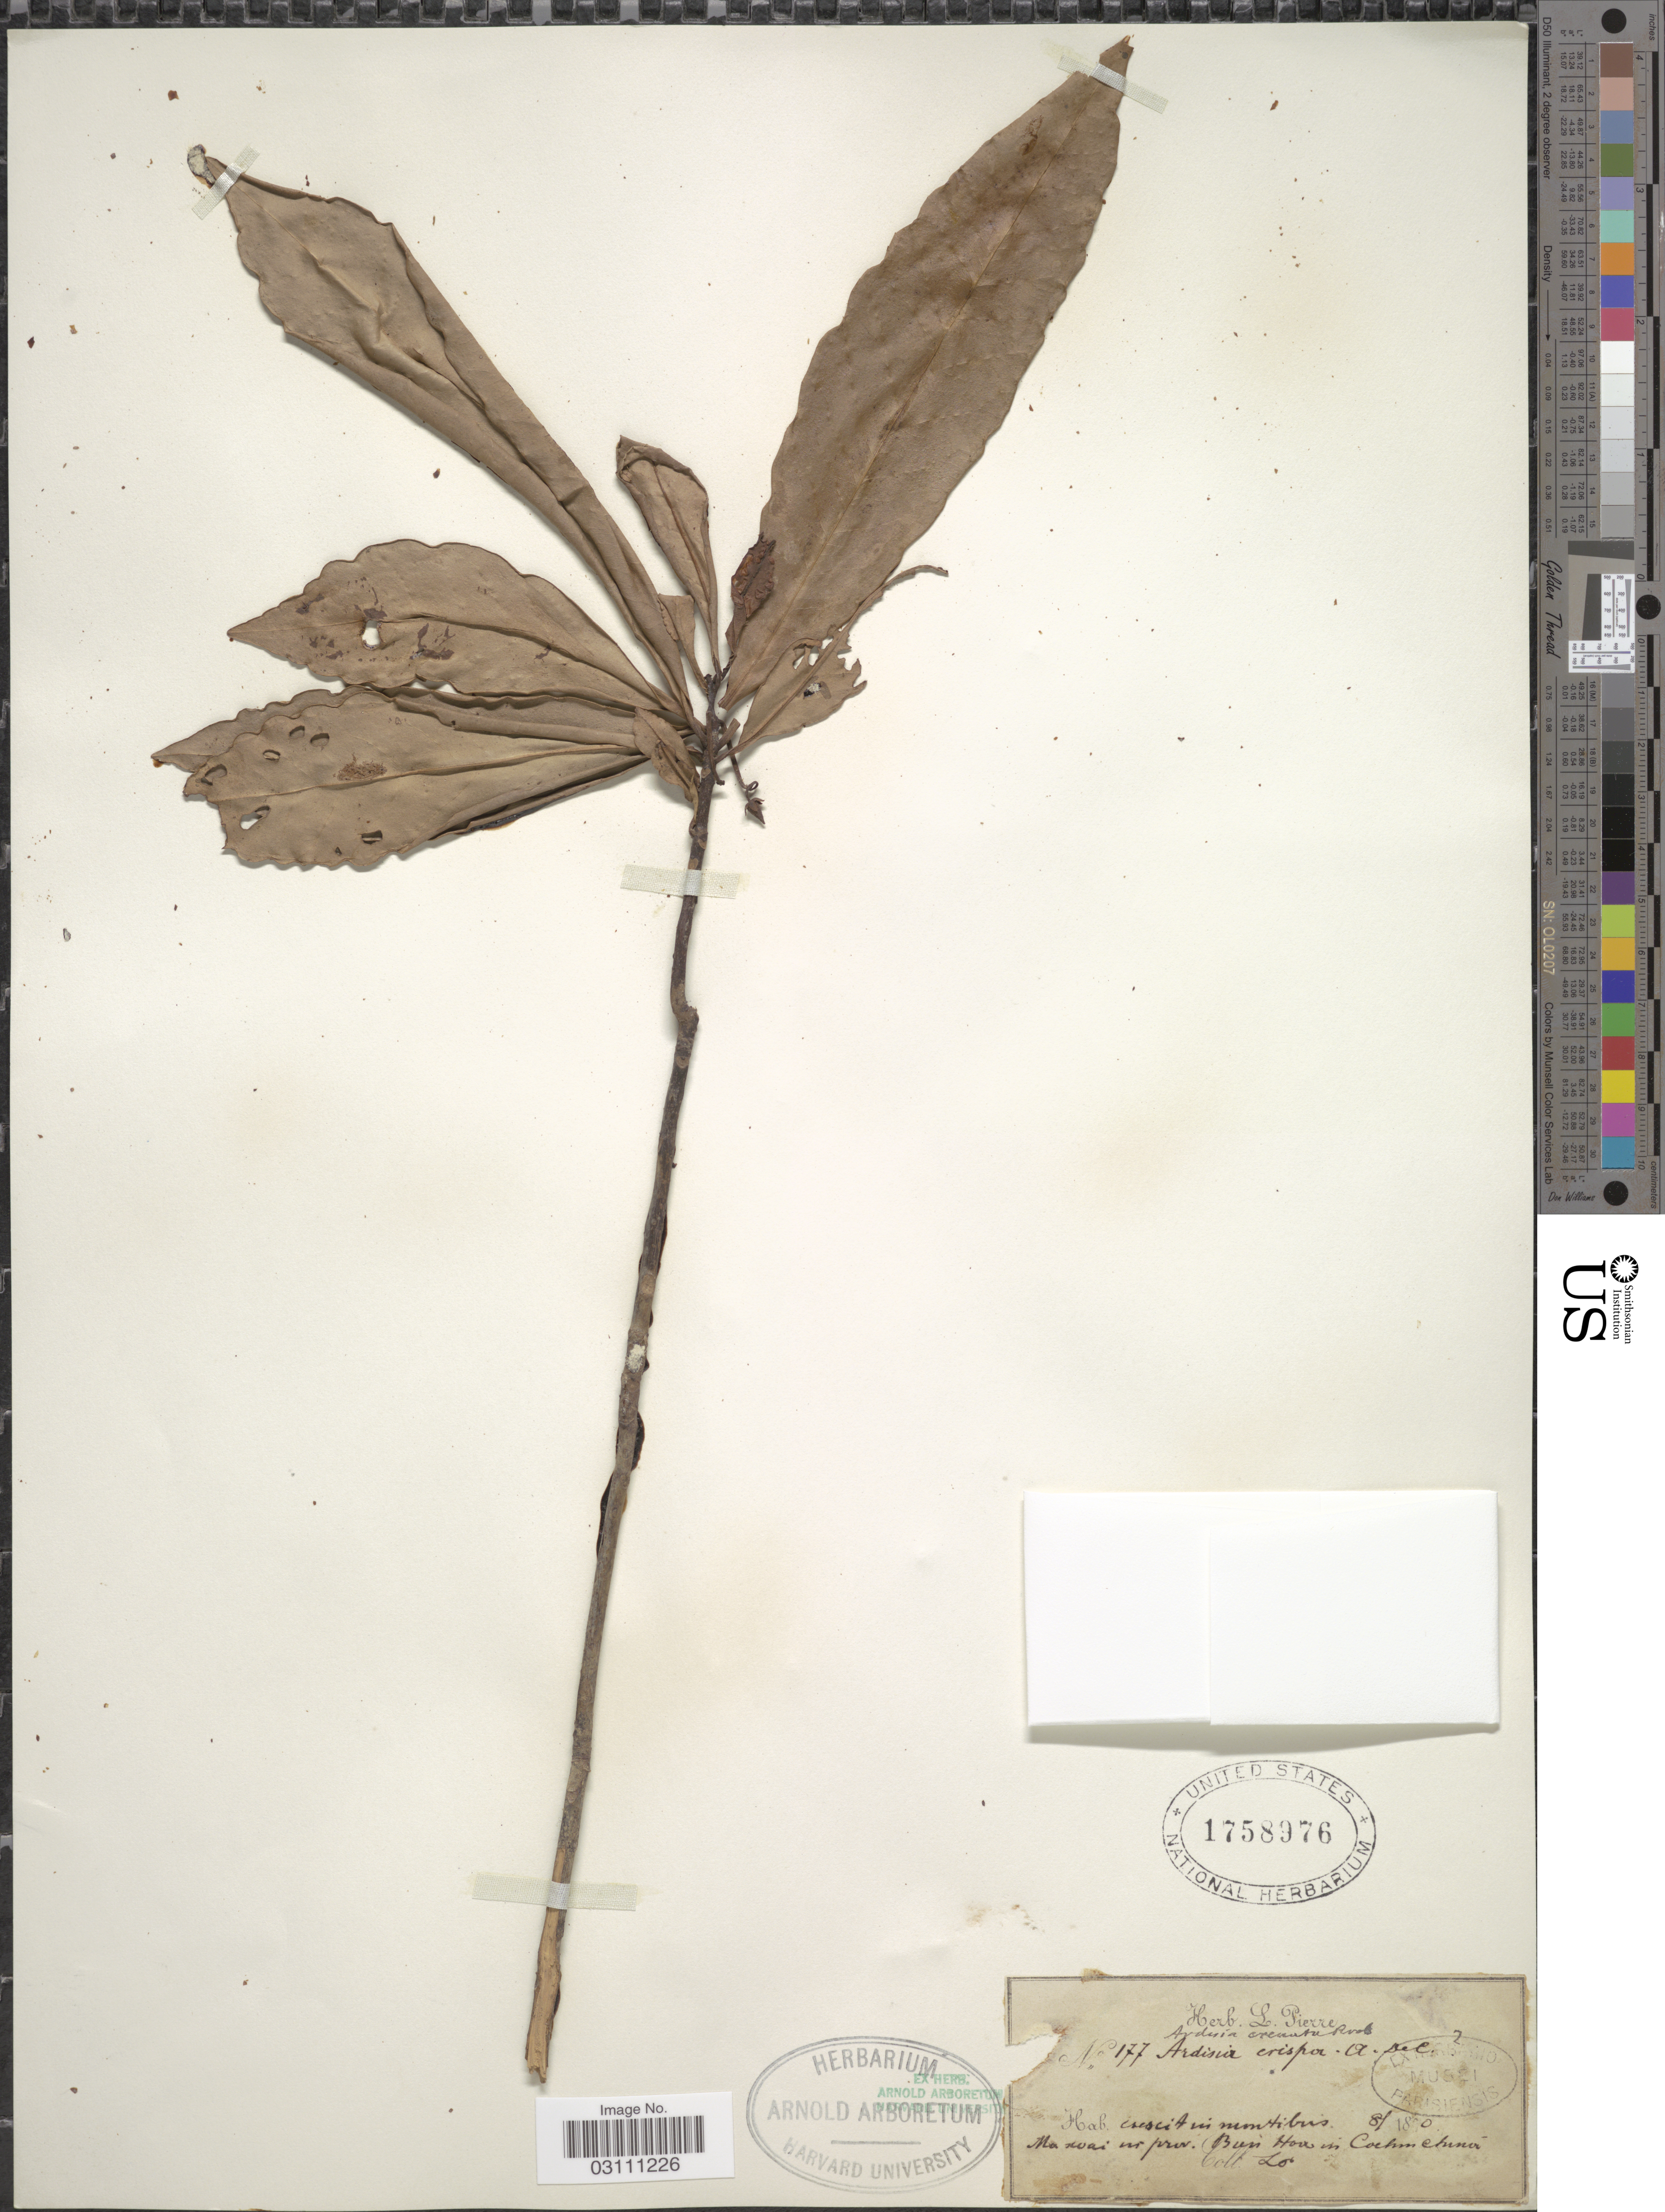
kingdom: Plantae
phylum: Tracheophyta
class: Magnoliopsida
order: Ericales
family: Primulaceae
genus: Ardisia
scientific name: Ardisia crenata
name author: Sims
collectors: L. Pierre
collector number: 177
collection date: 1890-08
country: Vietnam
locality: Marvai ni prov. (Busi Hoa in Cochinchina.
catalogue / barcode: US 1758976